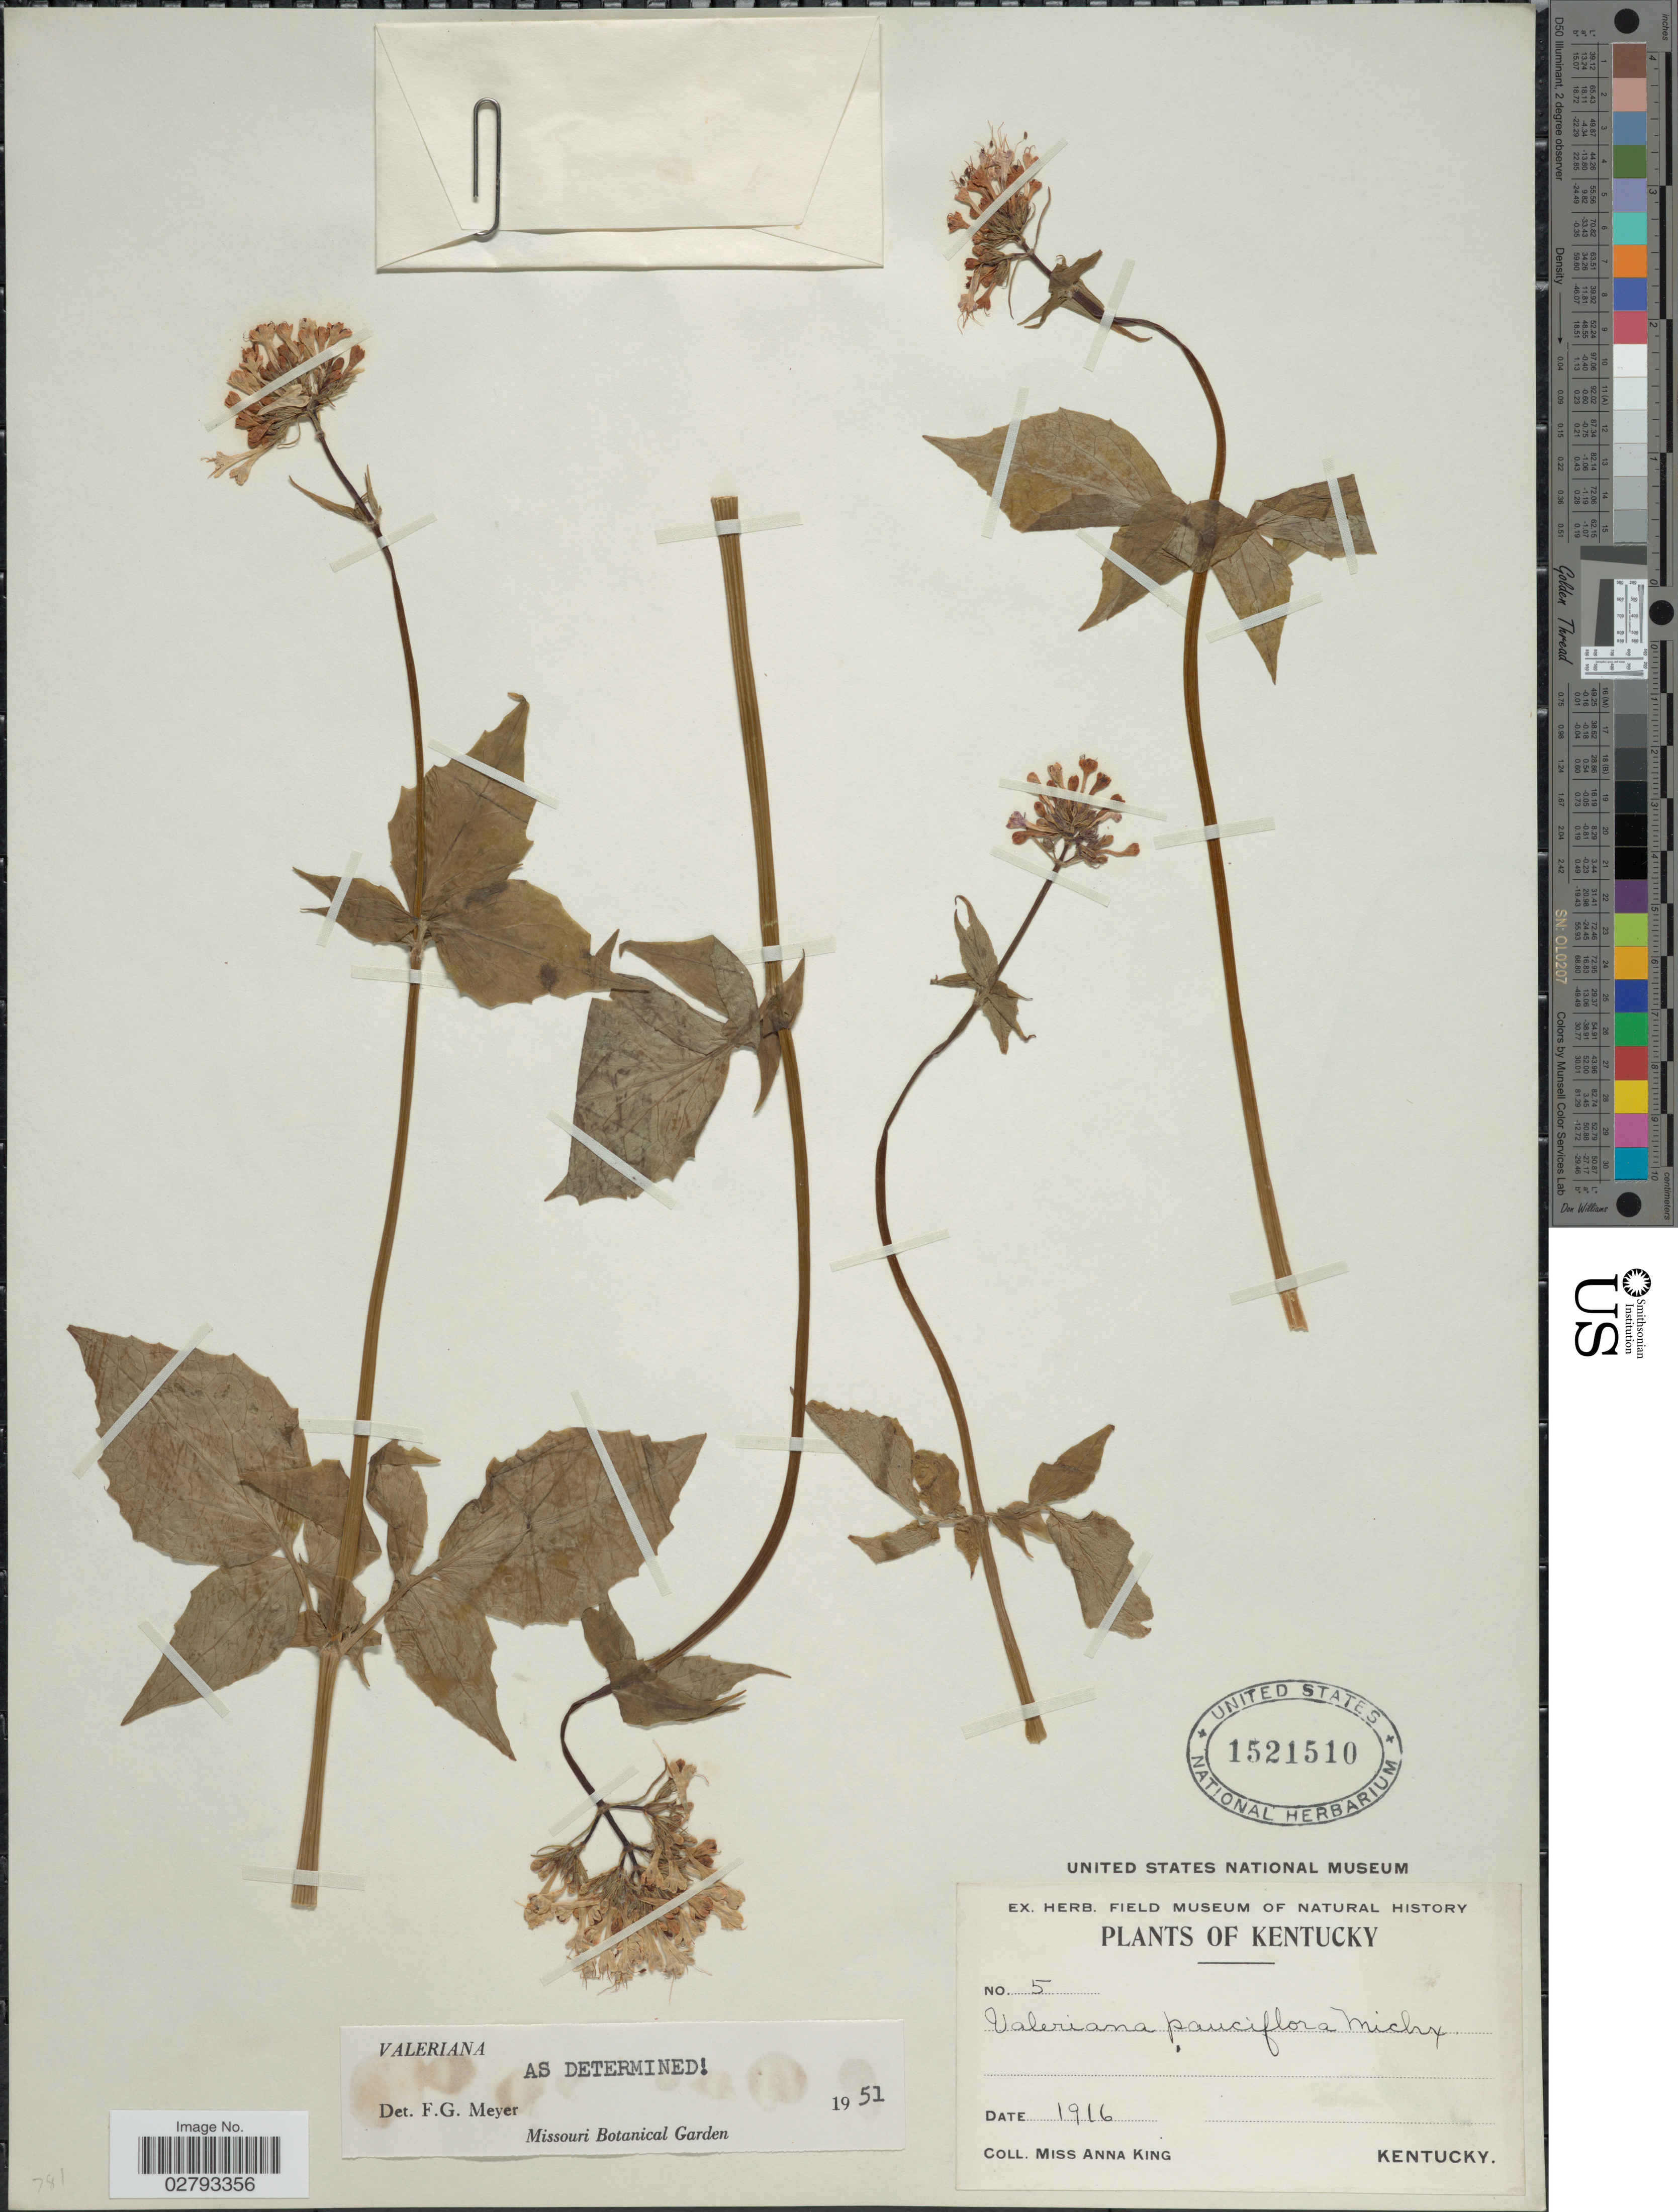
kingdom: Plantae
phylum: Tracheophyta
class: Magnoliopsida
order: Dipsacales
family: Caprifoliaceae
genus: Valeriana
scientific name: Valeriana pauciflora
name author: Michx.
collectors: A. King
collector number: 5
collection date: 1916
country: United States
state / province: Kentucky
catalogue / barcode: US 1521510